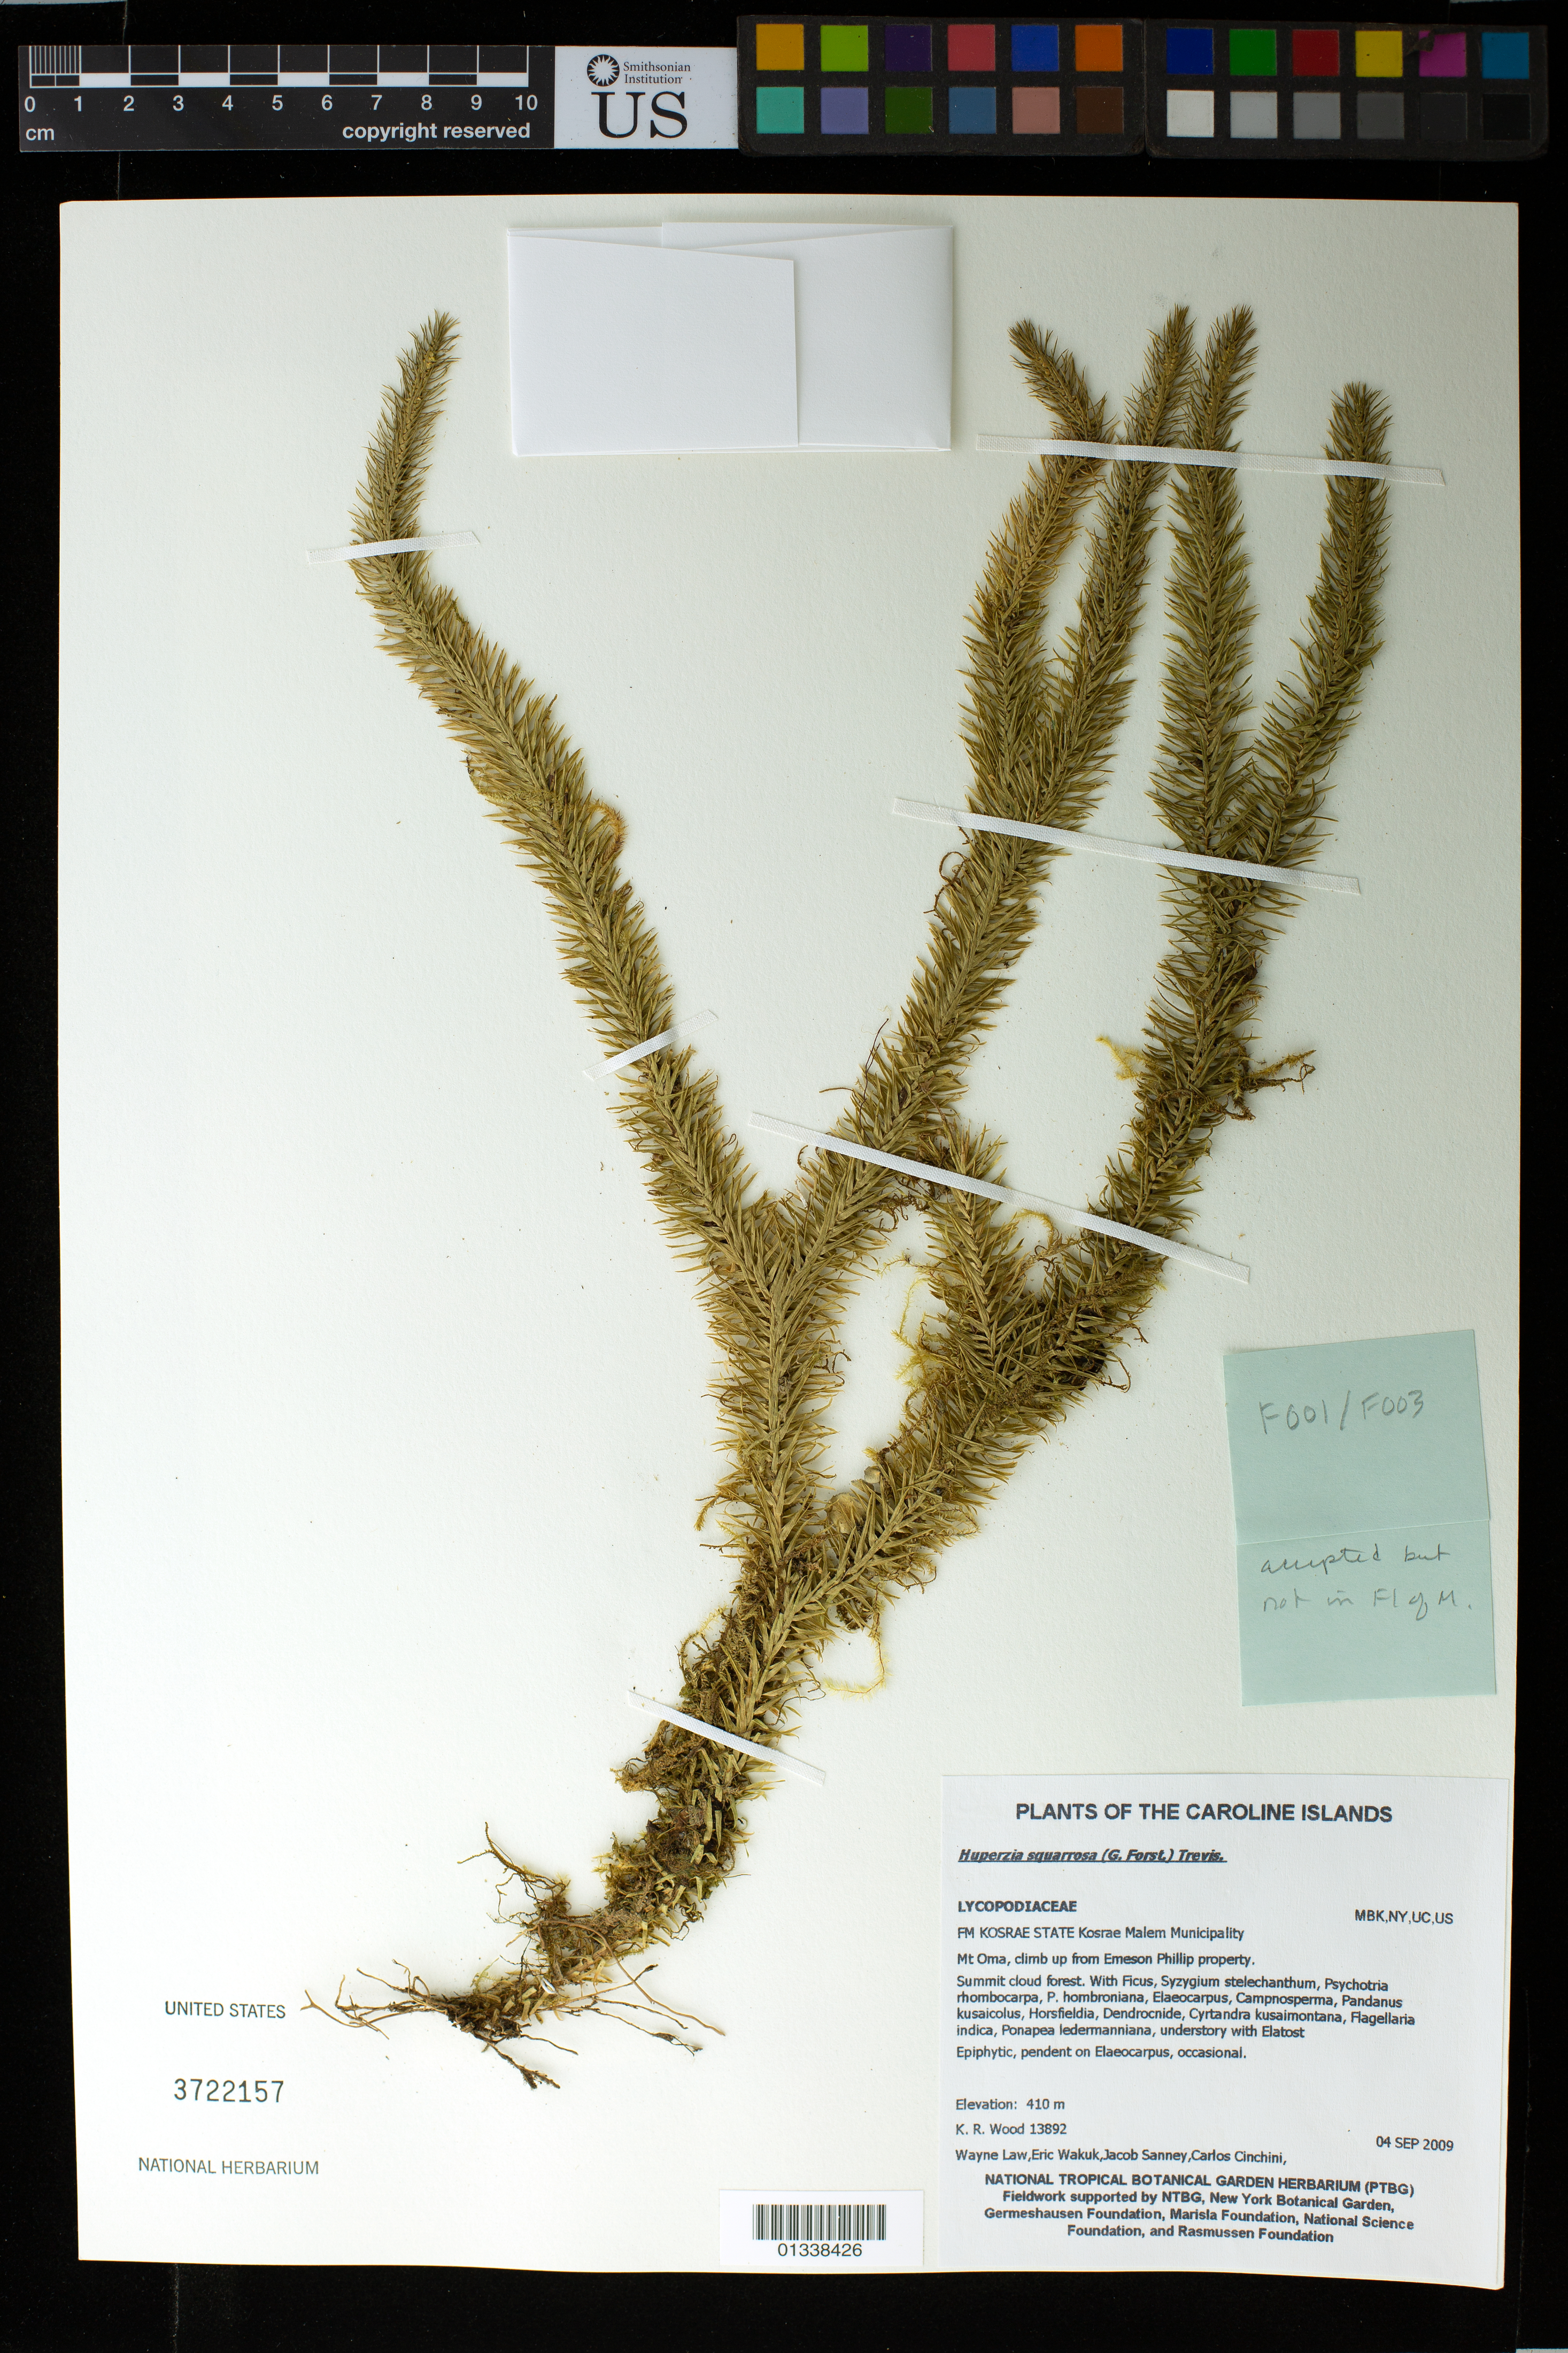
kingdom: Plantae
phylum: Tracheophyta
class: Lycopodiopsida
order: Lycopodiales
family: Lycopodiaceae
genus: Phlegmariurus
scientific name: Phlegmariurus squarrosus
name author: (G. Forst.) Á. Löve & D. Löve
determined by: Wagner, W. L., (BOT), Smithsonian Institution - National Museum of Natural History (UNITED STATES)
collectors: K. R. Wood, W. Law, E. Wakuk & J. Sanney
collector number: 13892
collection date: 2009-09-04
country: Micronesia, Federated States of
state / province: Kosrae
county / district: Malem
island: Kosrae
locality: Kosrae State, Kosrae, Malem Municipality. Mt. Oma, climb up from Emeson Phillip property.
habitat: Summit cloud forest.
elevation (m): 410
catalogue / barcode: US 3722157